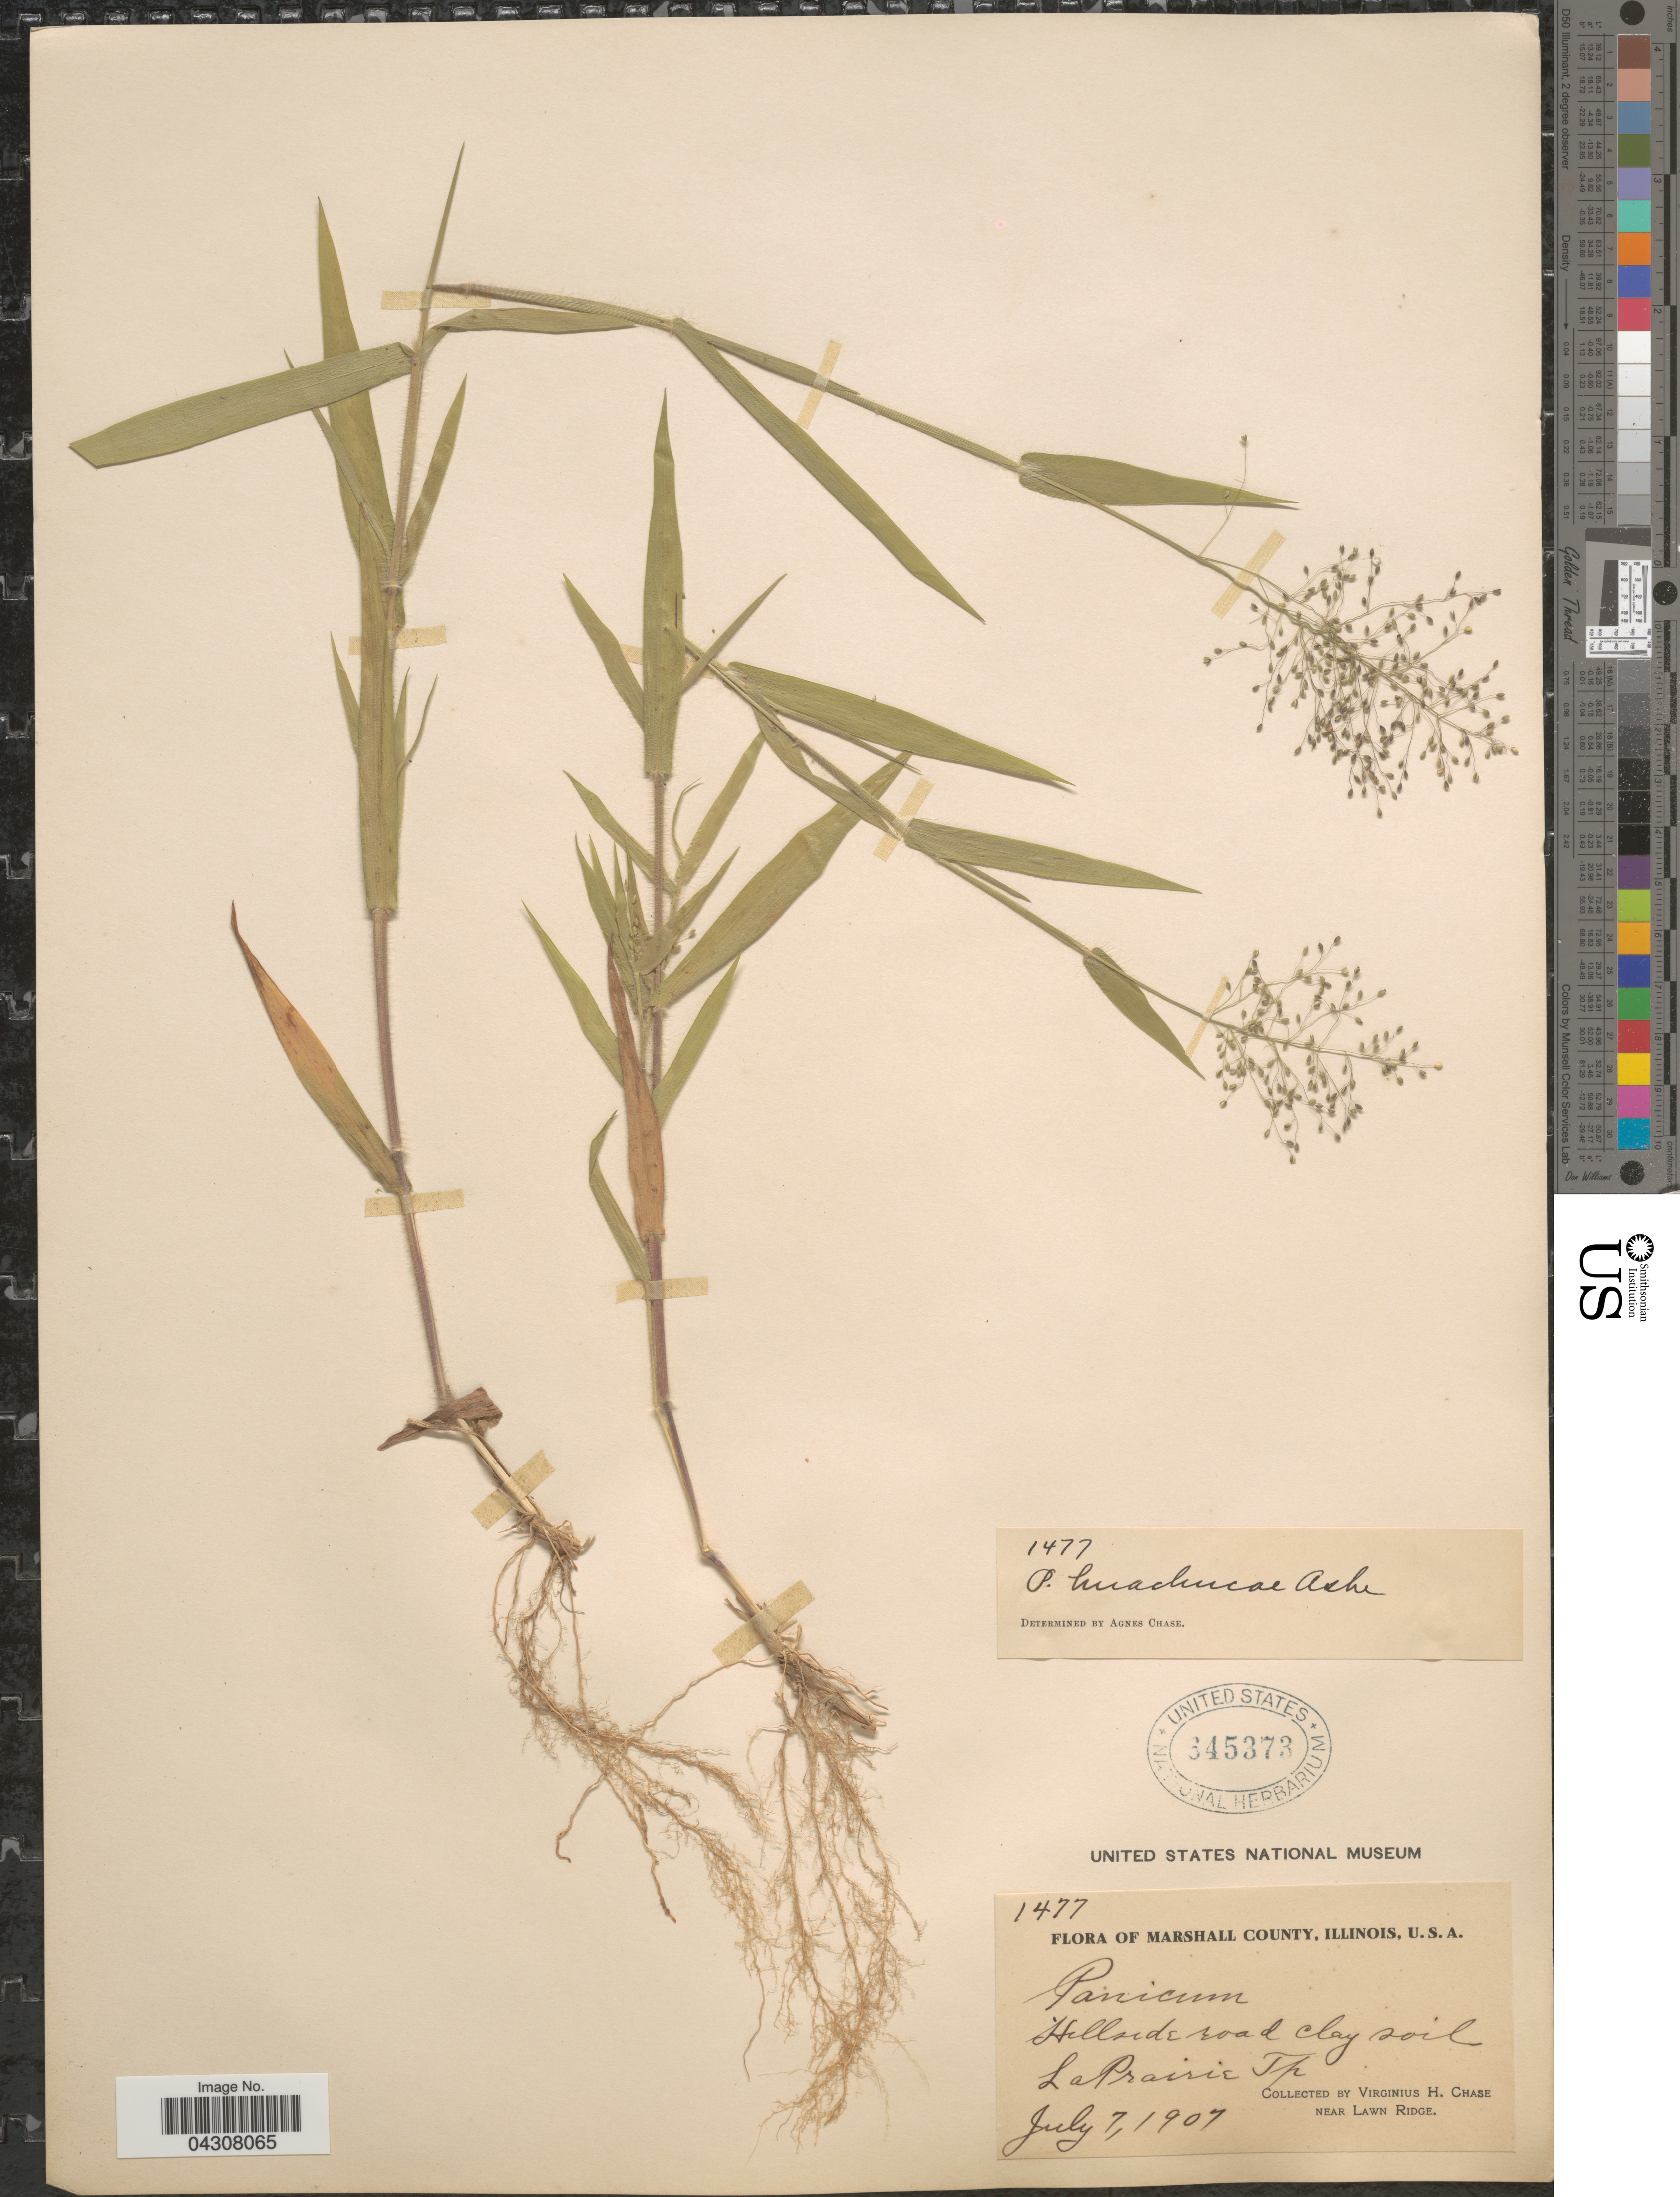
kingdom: Plantae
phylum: Tracheophyta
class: Liliopsida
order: Poales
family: Poaceae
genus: Dichanthelium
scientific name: Dichanthelium acuminatum var. acuminatum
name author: (Sw.) Gould & C.A. Clark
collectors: V. H. Chase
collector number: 1477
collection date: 1907-07-07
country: United States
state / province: Illinois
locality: Marshall County. Hillside road clay soil. La Prairie Tp. Near Lawn Ridge.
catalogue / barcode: US 345373